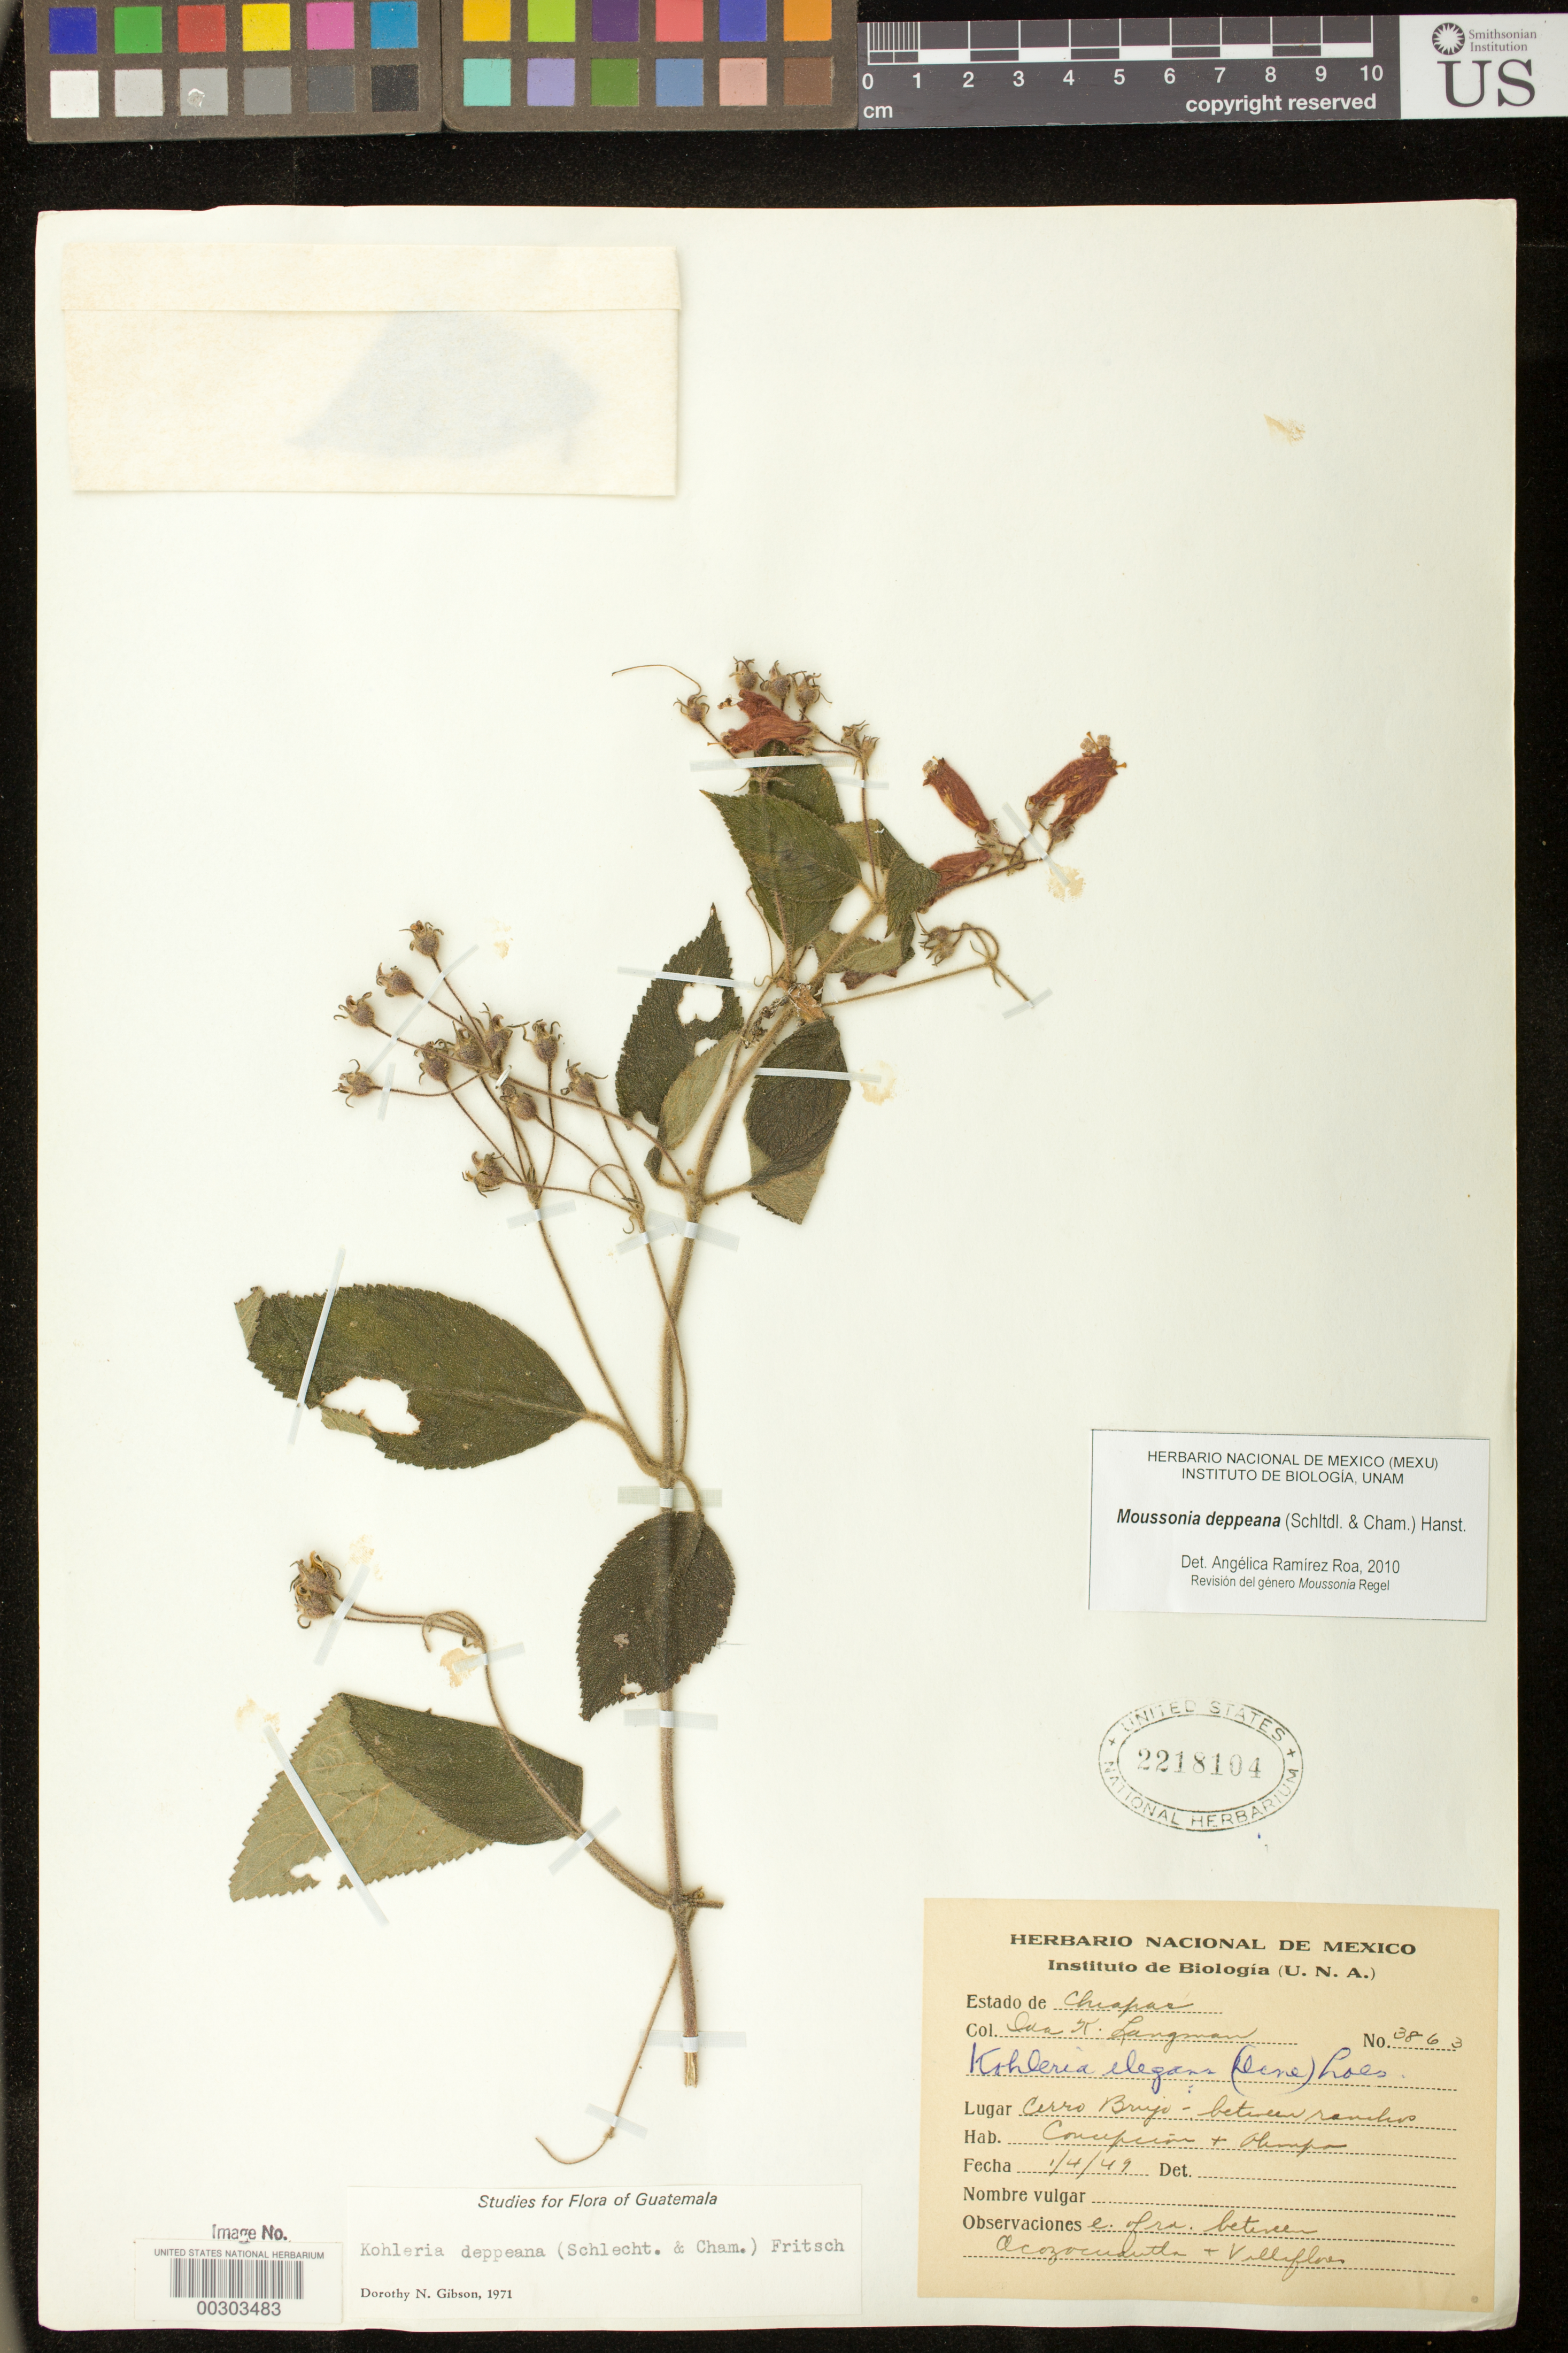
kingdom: Plantae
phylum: Tracheophyta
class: Magnoliopsida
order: Lamiales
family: Gesneriaceae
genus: Moussonia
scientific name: Moussonia deppeana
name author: (Schltdl. & Cham.) Klotzsch ex Hanst.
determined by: Ramírez-Roa, A.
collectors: I. K. Langman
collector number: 3863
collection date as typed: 1949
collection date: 1949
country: Mexico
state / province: Chiapas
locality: Cerro Brujo - between ranches, E of ra. between Ocozocuautla and Villaflores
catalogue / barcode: US 2218104